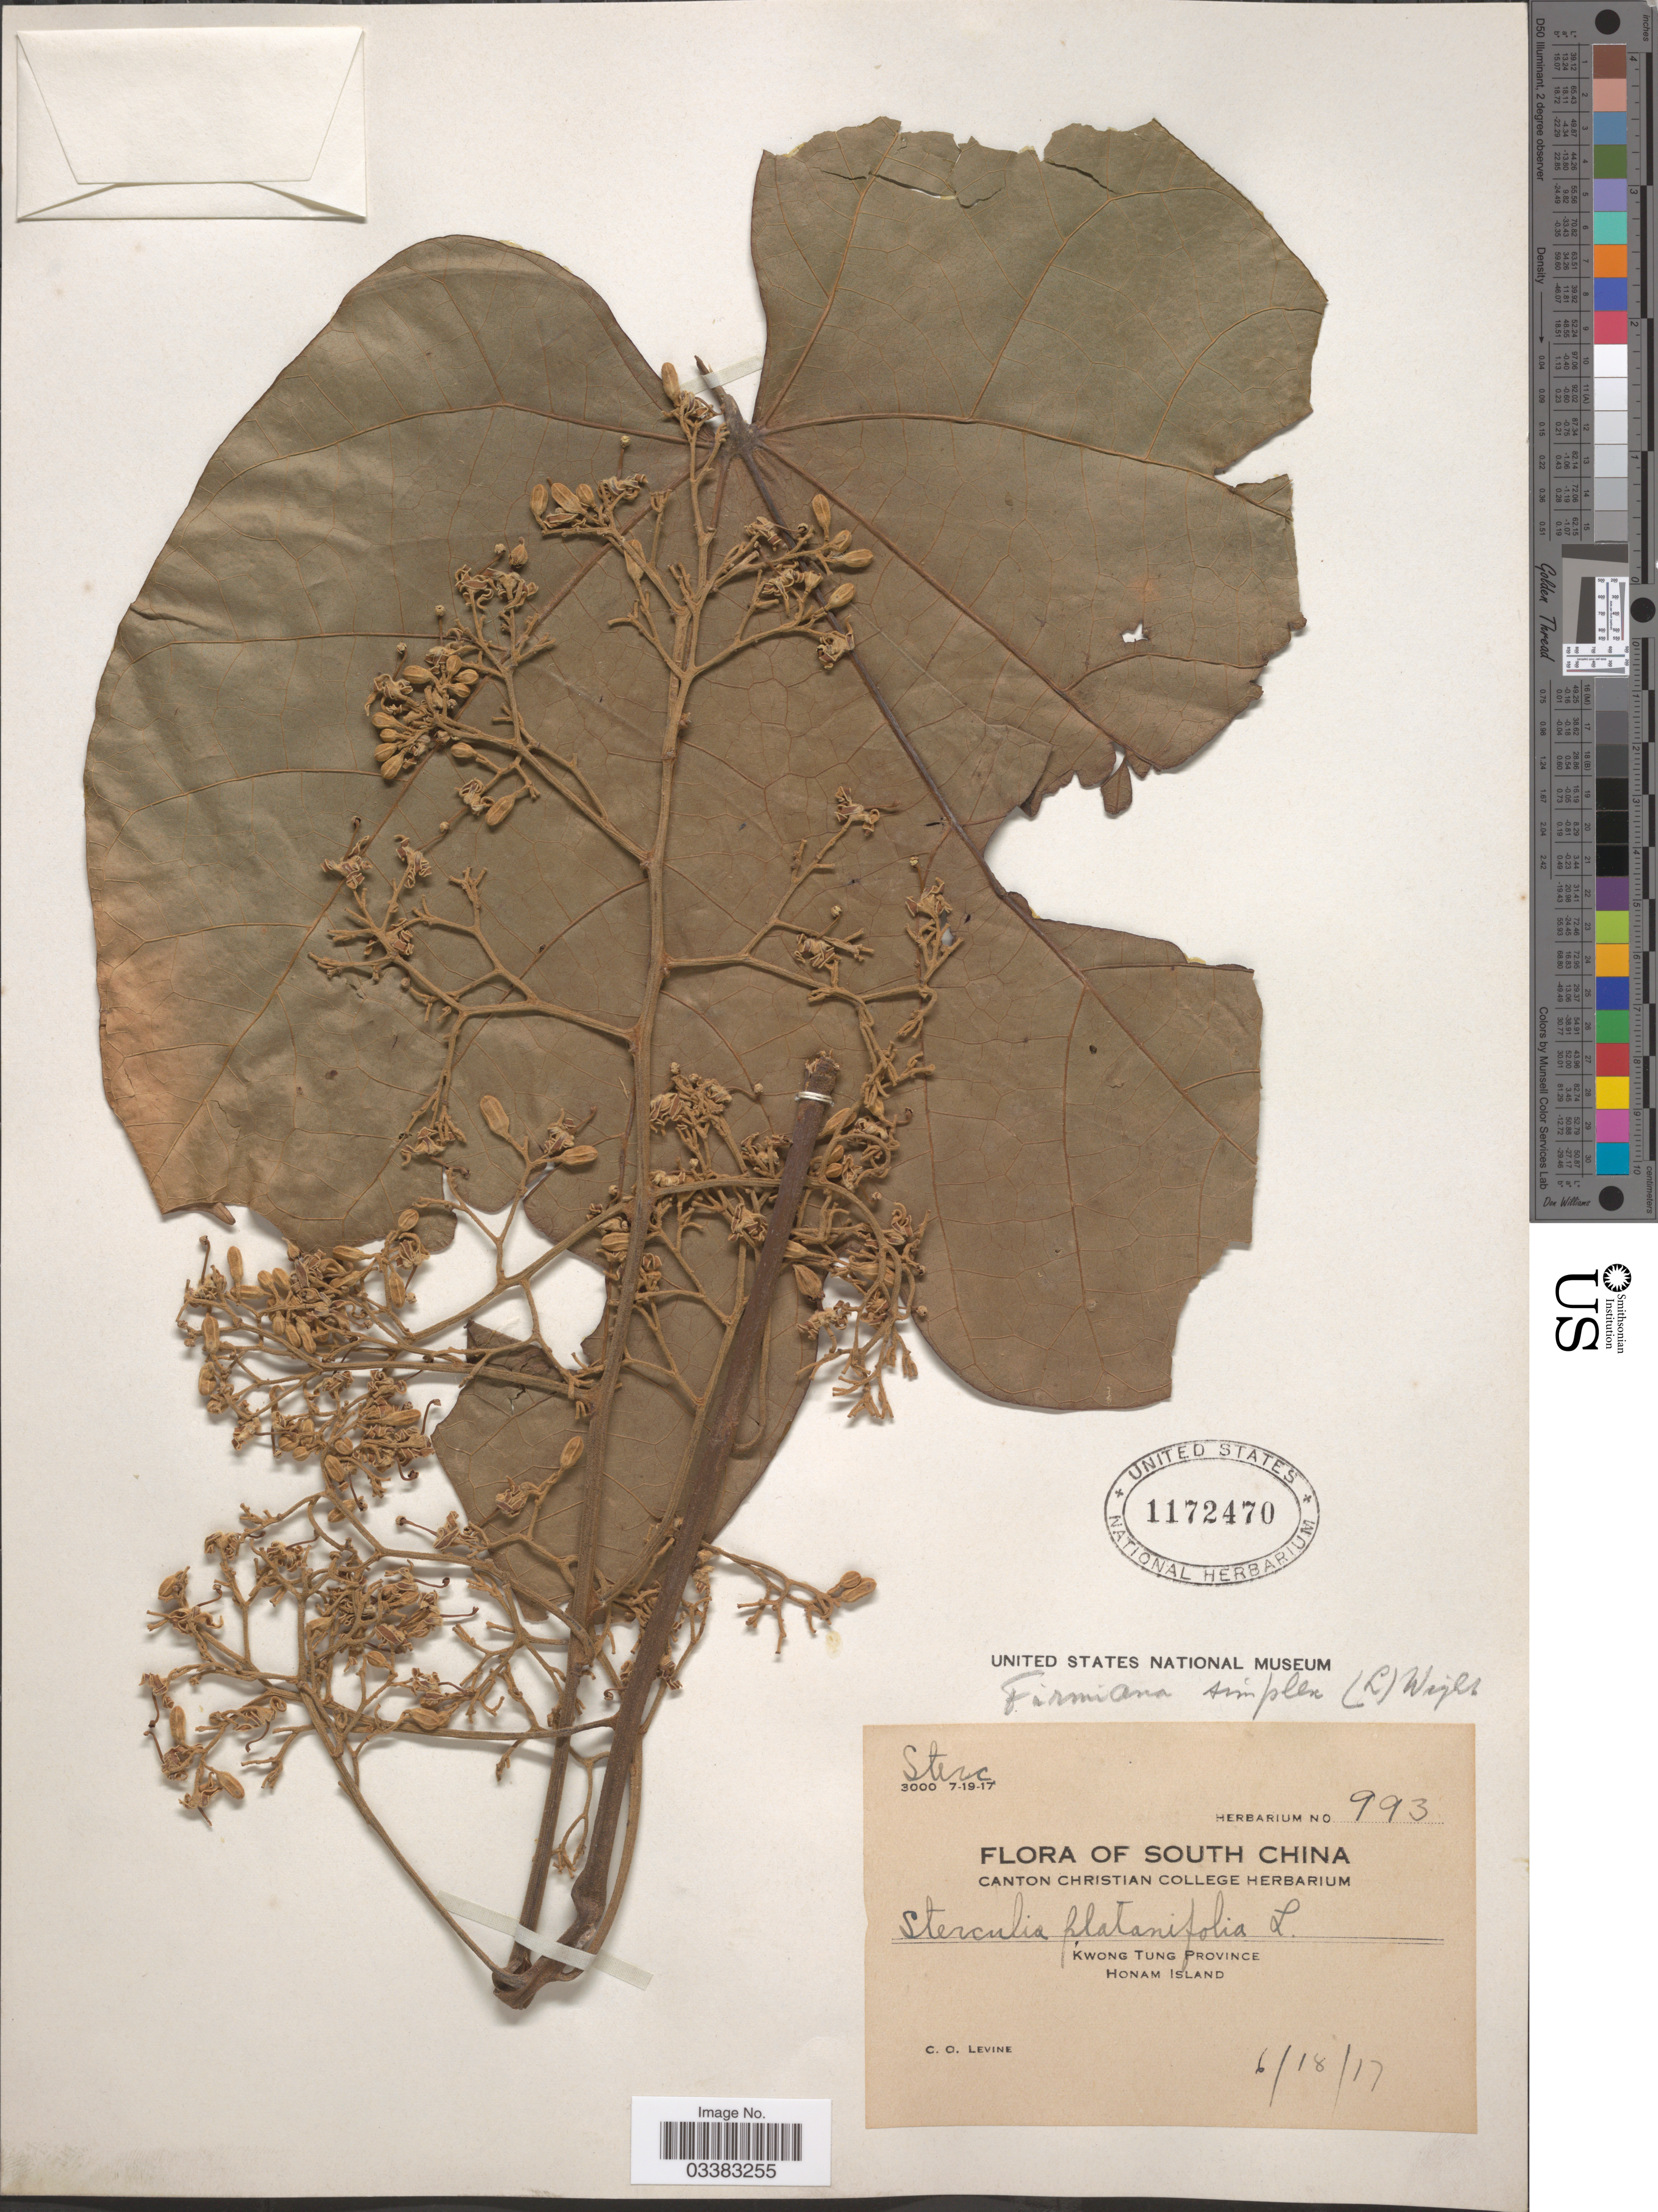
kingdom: Plantae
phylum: Tracheophyta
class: Magnoliopsida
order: Malvales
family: Malvaceae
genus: Firmiana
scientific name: Firmiana simplex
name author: (L.) W. Wight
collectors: C. O. Levine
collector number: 993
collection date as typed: Transcribed d/m/y: 18/6/17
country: China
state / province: Guangdong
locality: South China. Kwong Tung Province. Honam Island.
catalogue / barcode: US 1172470